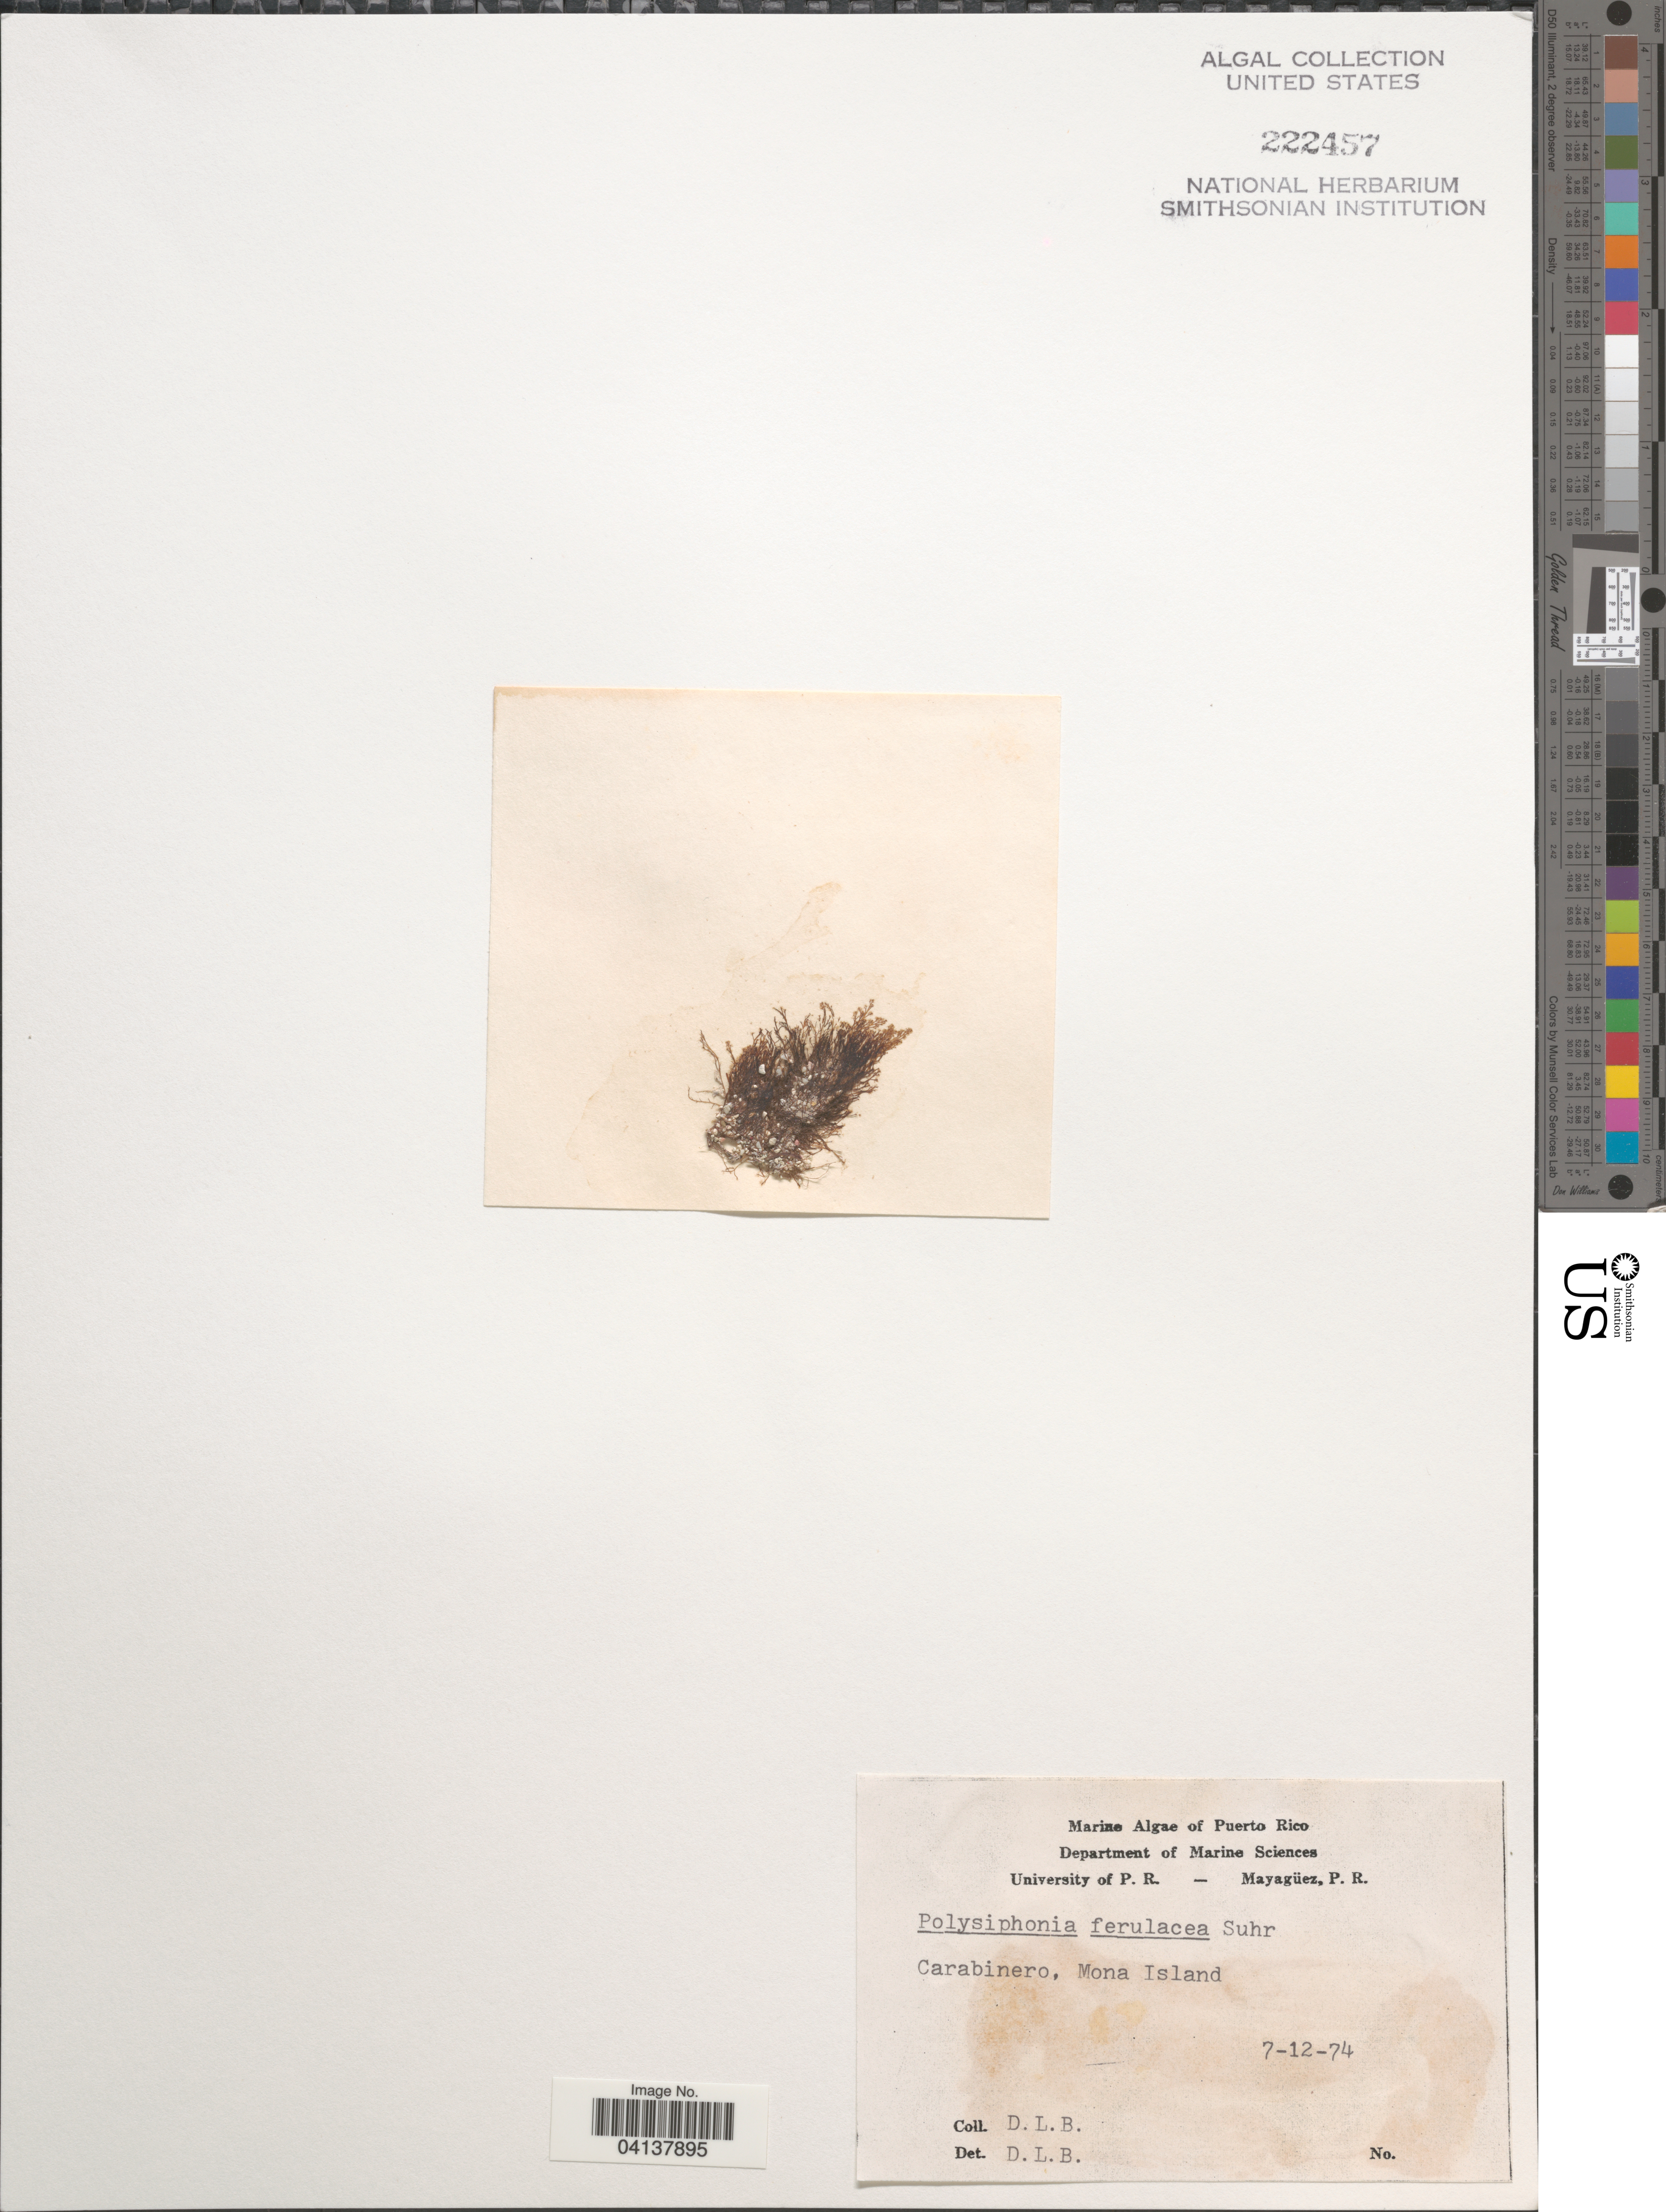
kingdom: Plantae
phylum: Rhodophyta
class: Florideophyceae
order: Ceramiales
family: Rhodomelaceae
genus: Melanothamnus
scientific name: Melanothamnus ferulaceus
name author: (Suhr ex J. Agardh) Diaz-Tapia & Maggs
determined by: Algae name updating Project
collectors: D. L. B.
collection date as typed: Transcribed d/m/y: 7/12/74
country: Puerto Rico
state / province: Mayaguëz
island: Mona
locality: Carabinero, Mona Island.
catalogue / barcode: US 222457